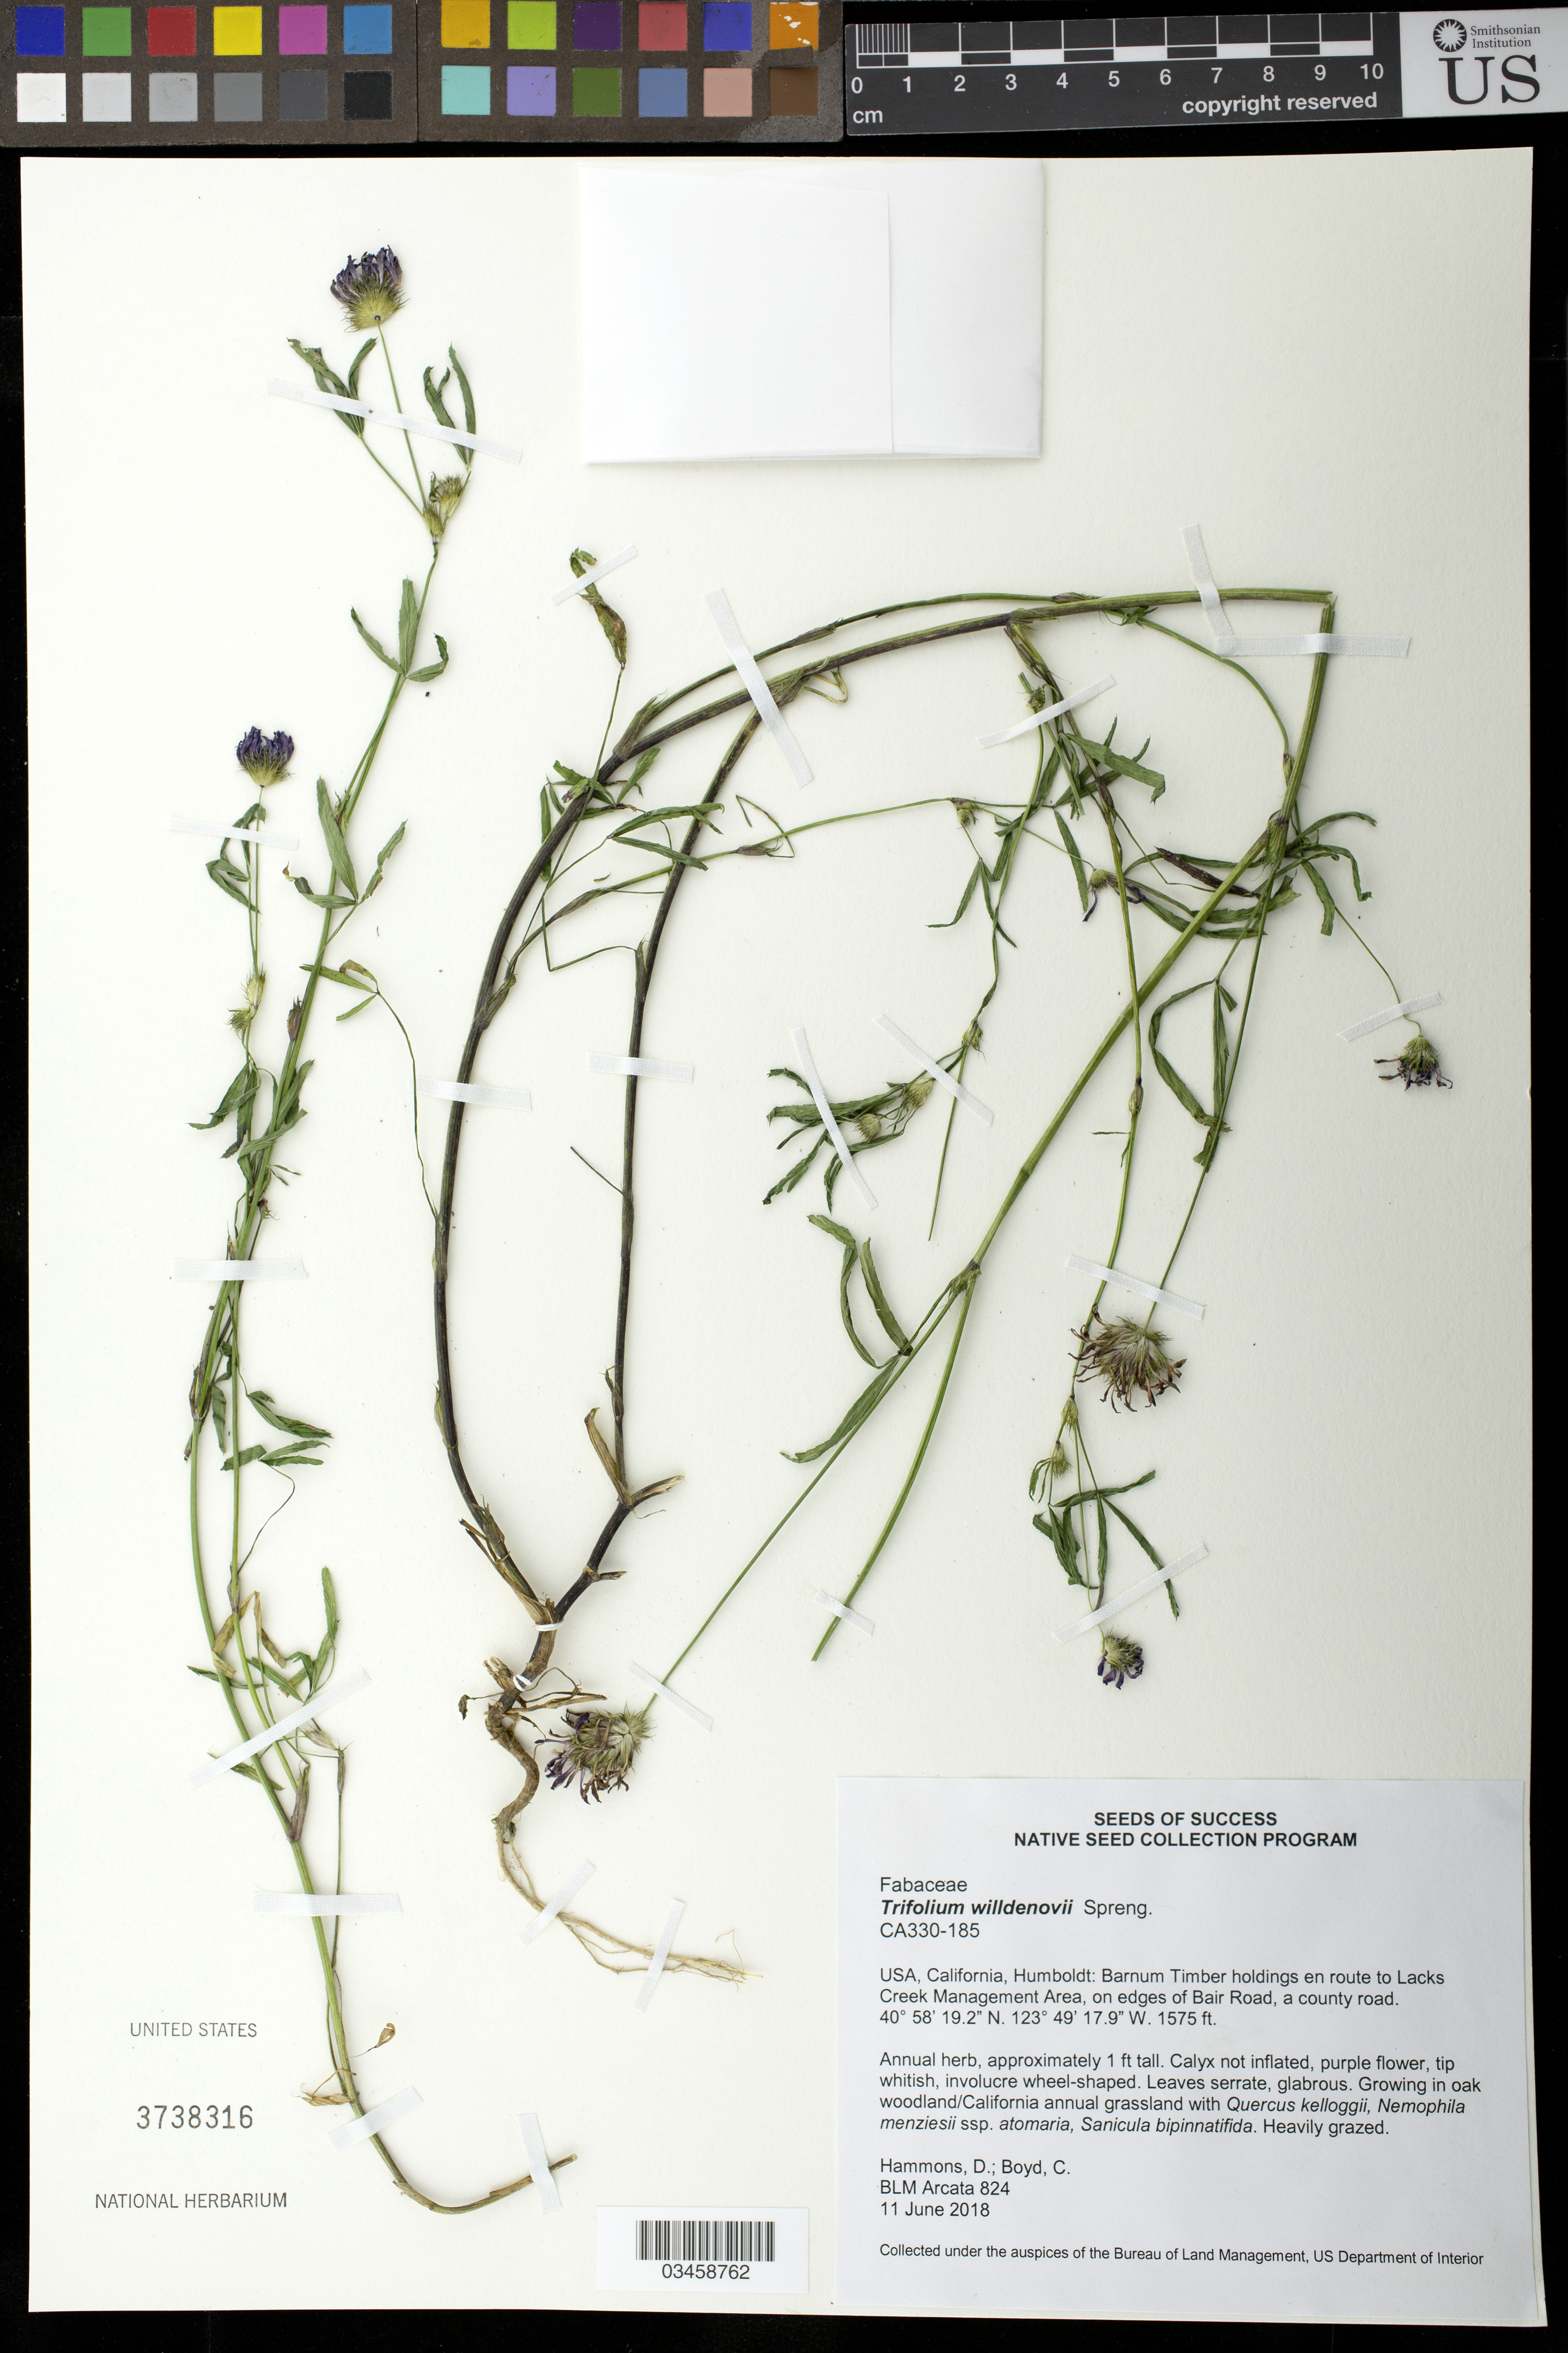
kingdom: Plantae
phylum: Tracheophyta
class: Magnoliopsida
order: Fabales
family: Fabaceae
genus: Trifolium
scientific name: Trifolium willdenovii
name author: Spreng.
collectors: D. Hammons & C. Boyd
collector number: CA330-185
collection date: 2018-06-11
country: United States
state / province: California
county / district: Humboldt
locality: Barnum Timber holdings en route to Lacks Creek Management Area, on edges of Bair Road, a country road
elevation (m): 480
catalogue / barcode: US 3738316